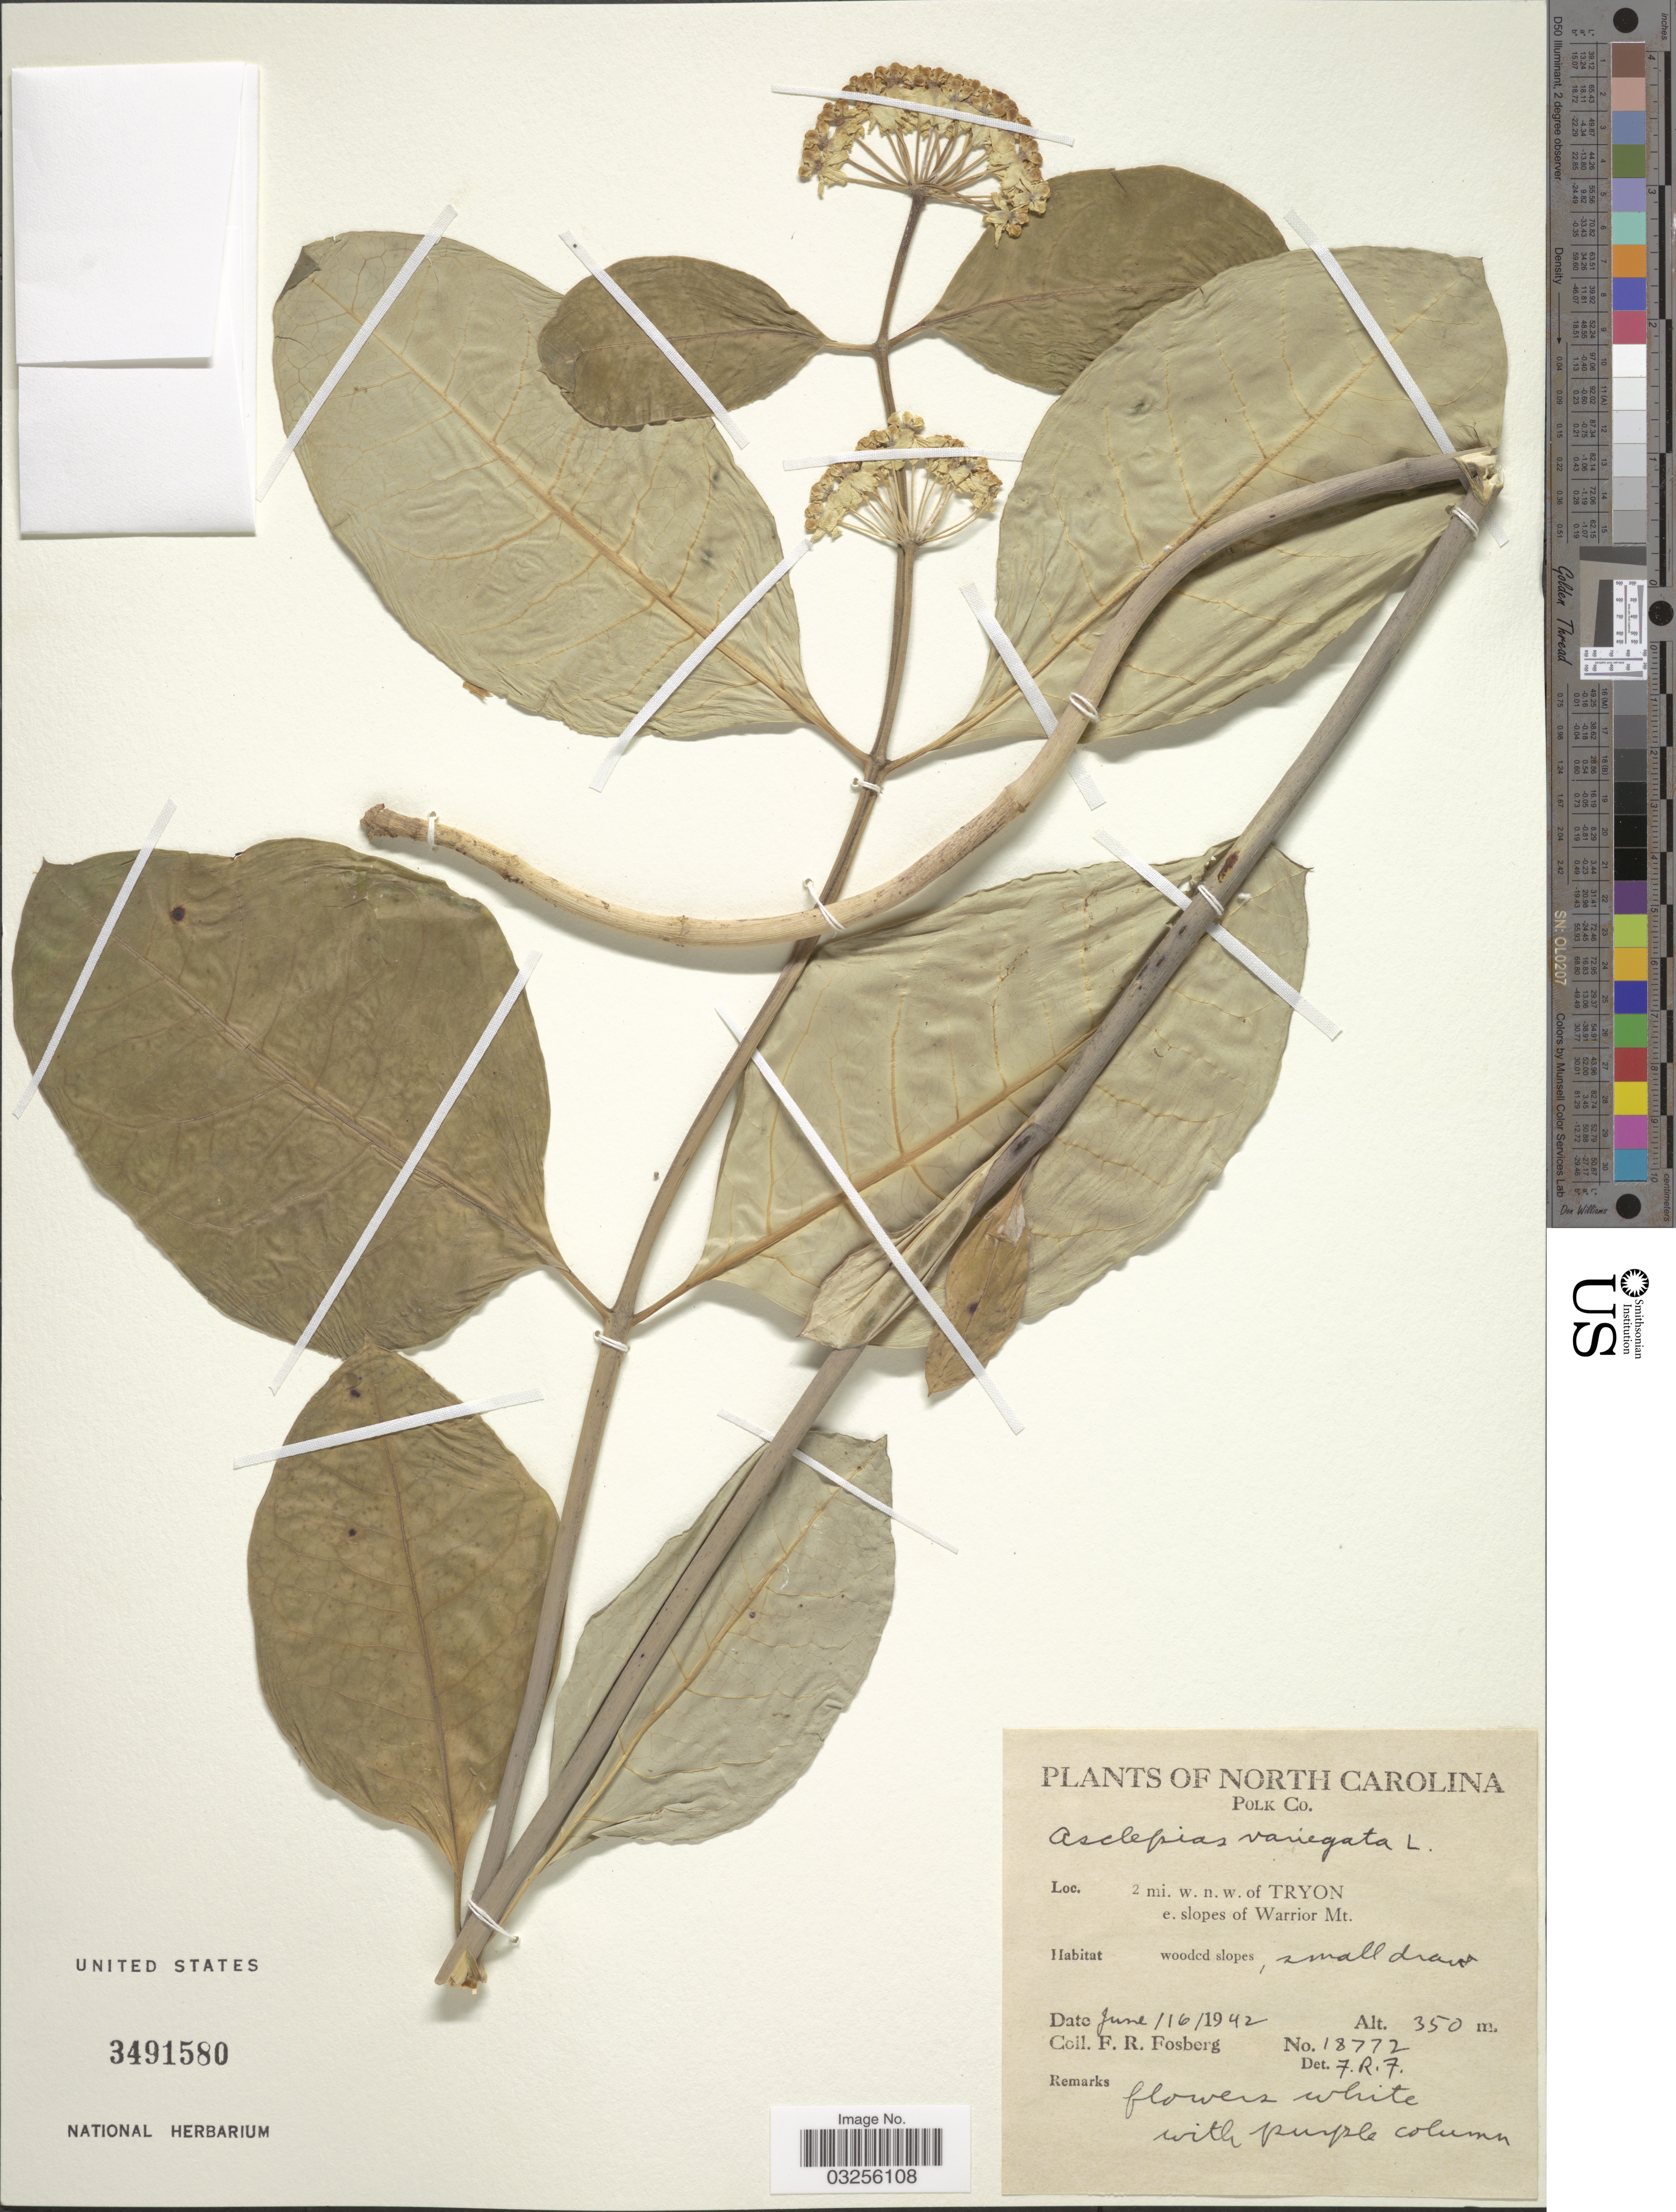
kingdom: Plantae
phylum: Tracheophyta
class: Magnoliopsida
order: Gentianales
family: Apocynaceae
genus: Asclepias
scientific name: Asclepias variegata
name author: L.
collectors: F. R. Fosberg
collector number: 18772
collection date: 1942-06-16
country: United States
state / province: North Carolina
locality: Polk Co. 2 mi. w. n. w. of Tryon. e. slope of Warrior Mt.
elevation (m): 350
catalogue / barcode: US 3491580